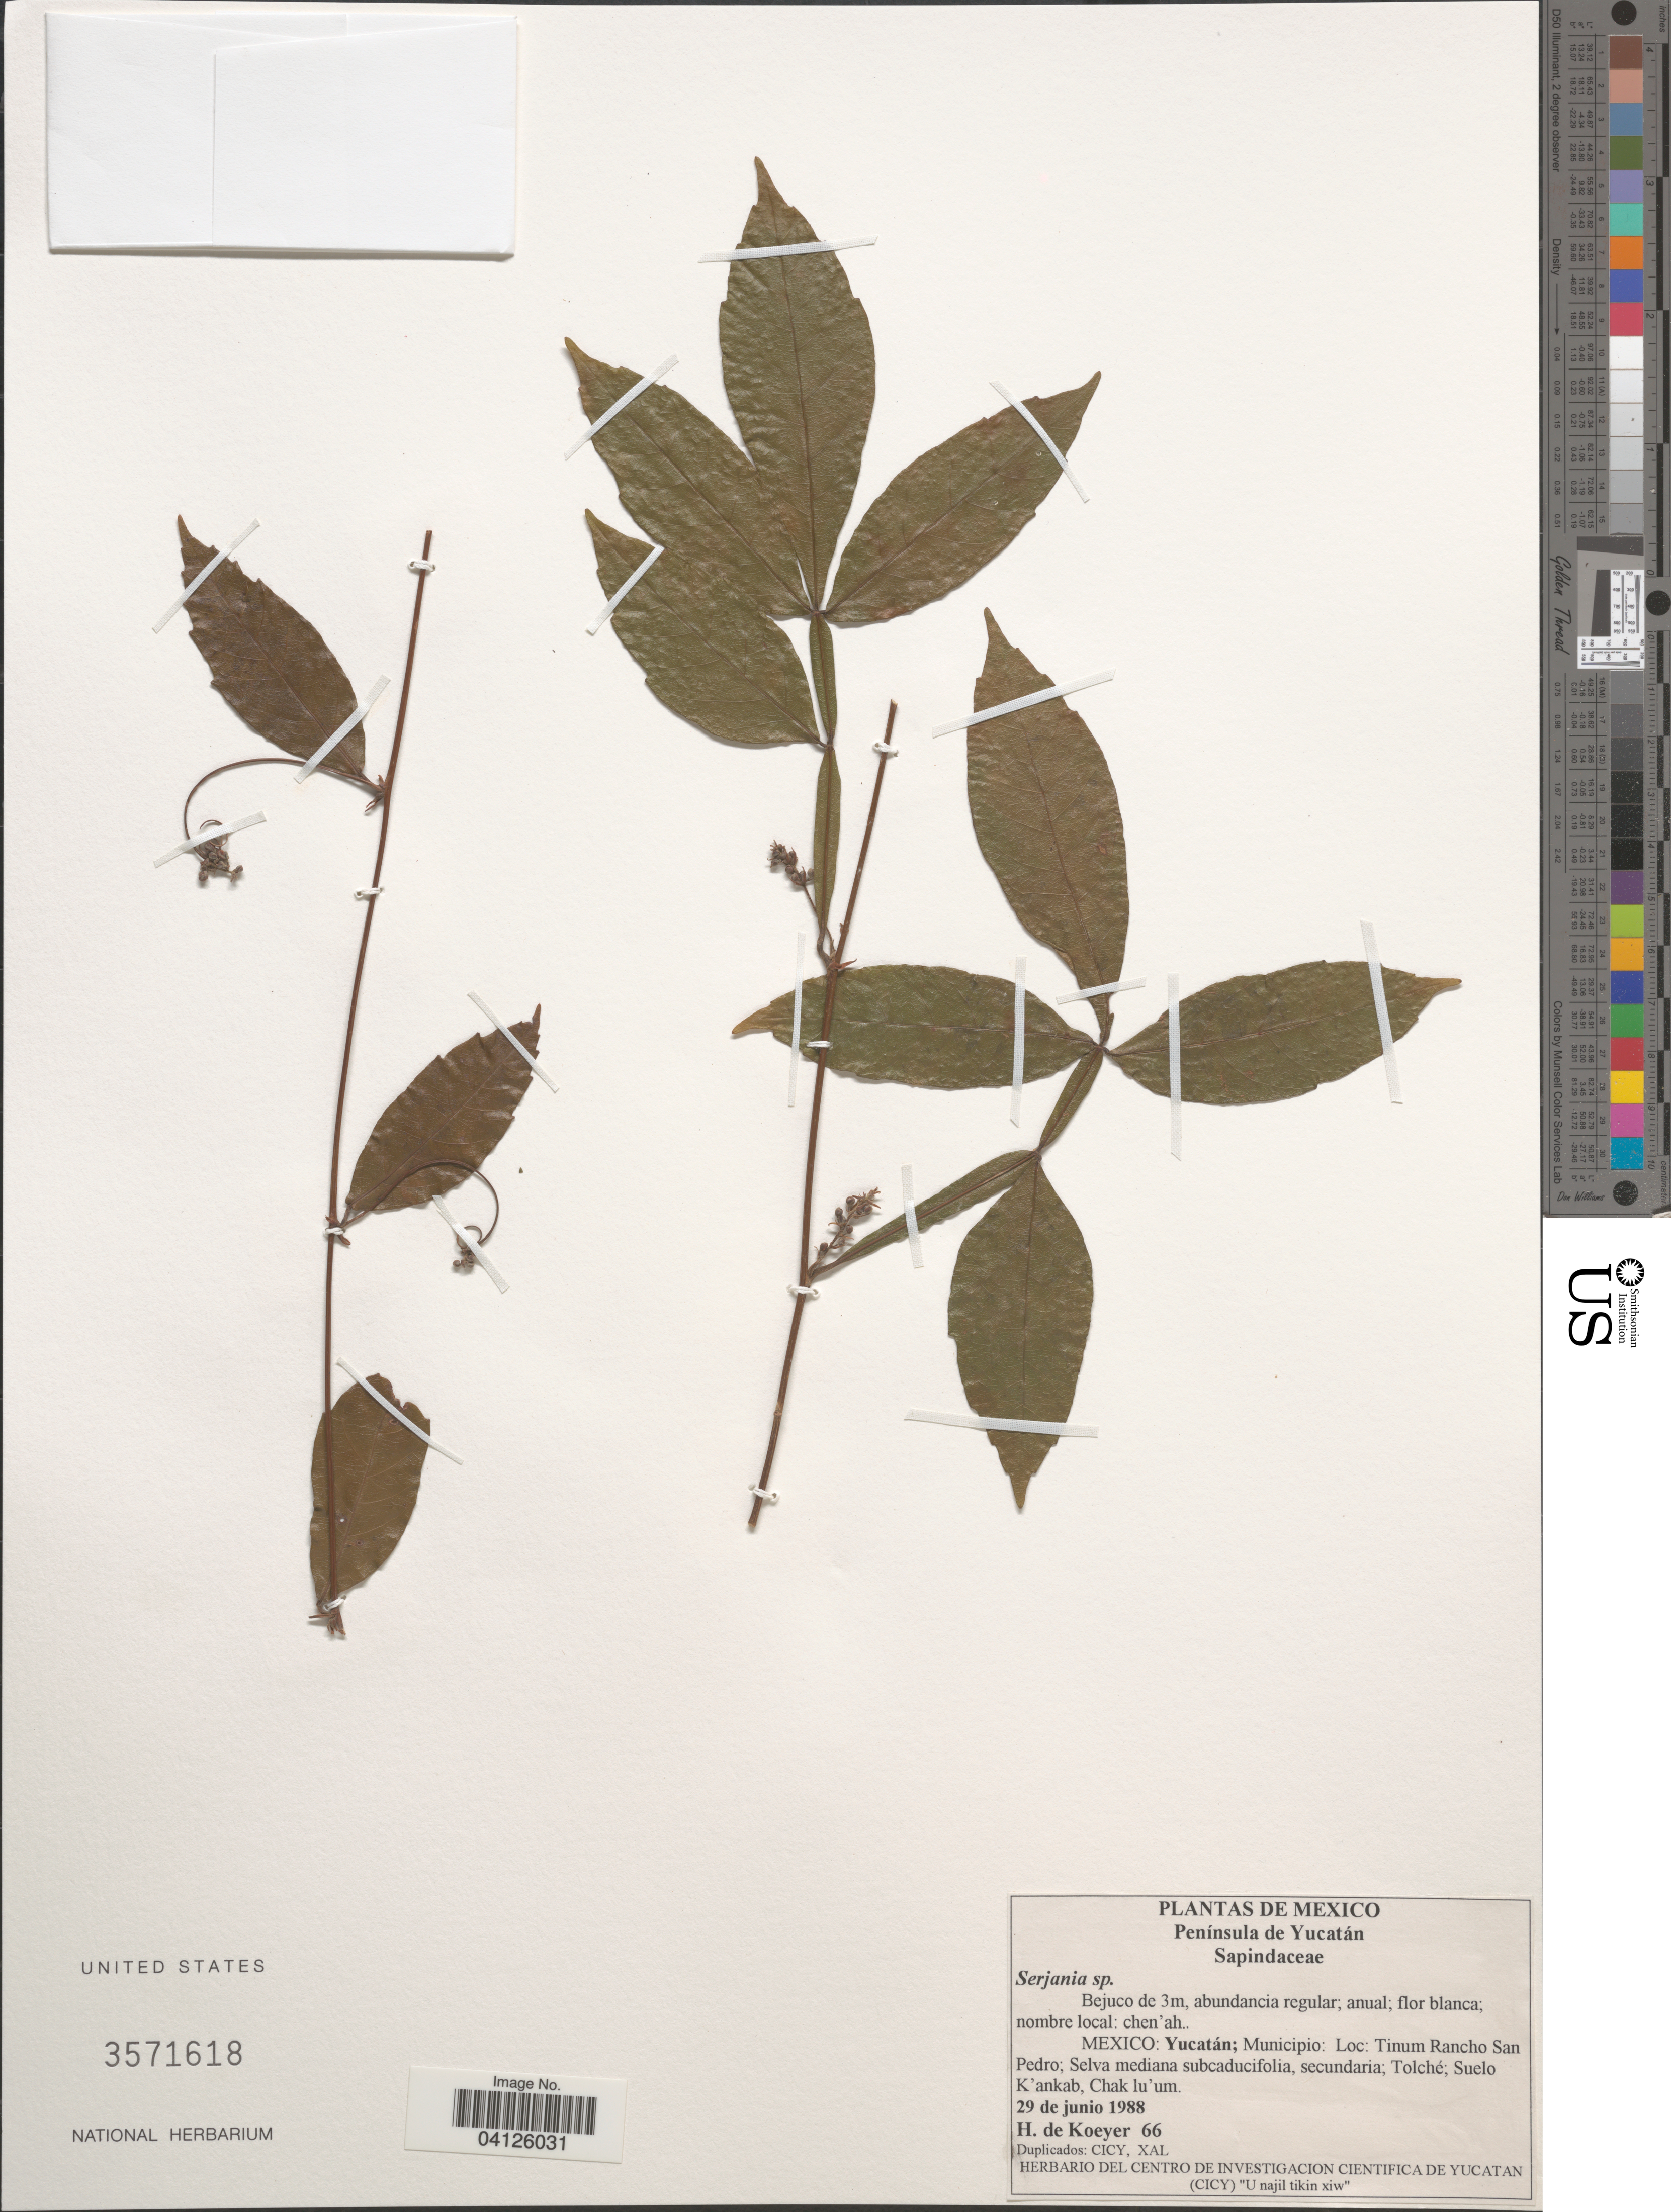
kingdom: Plantae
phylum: Tracheophyta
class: Magnoliopsida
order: Sapindales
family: Sapindaceae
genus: Paullinia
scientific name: Paullinia clavigera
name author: Schltdl.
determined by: Acevedo-Rodriguez, P., (US), Smithsonian Institution - National Museum of Natural History (UNITED STATES)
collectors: H. De Koeyer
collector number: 66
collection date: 1988-06-29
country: Mexico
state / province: Yucatán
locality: Peninsula de Yucatán. Municipio: Tinum Rancho San Pedro.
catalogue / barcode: US 3571618